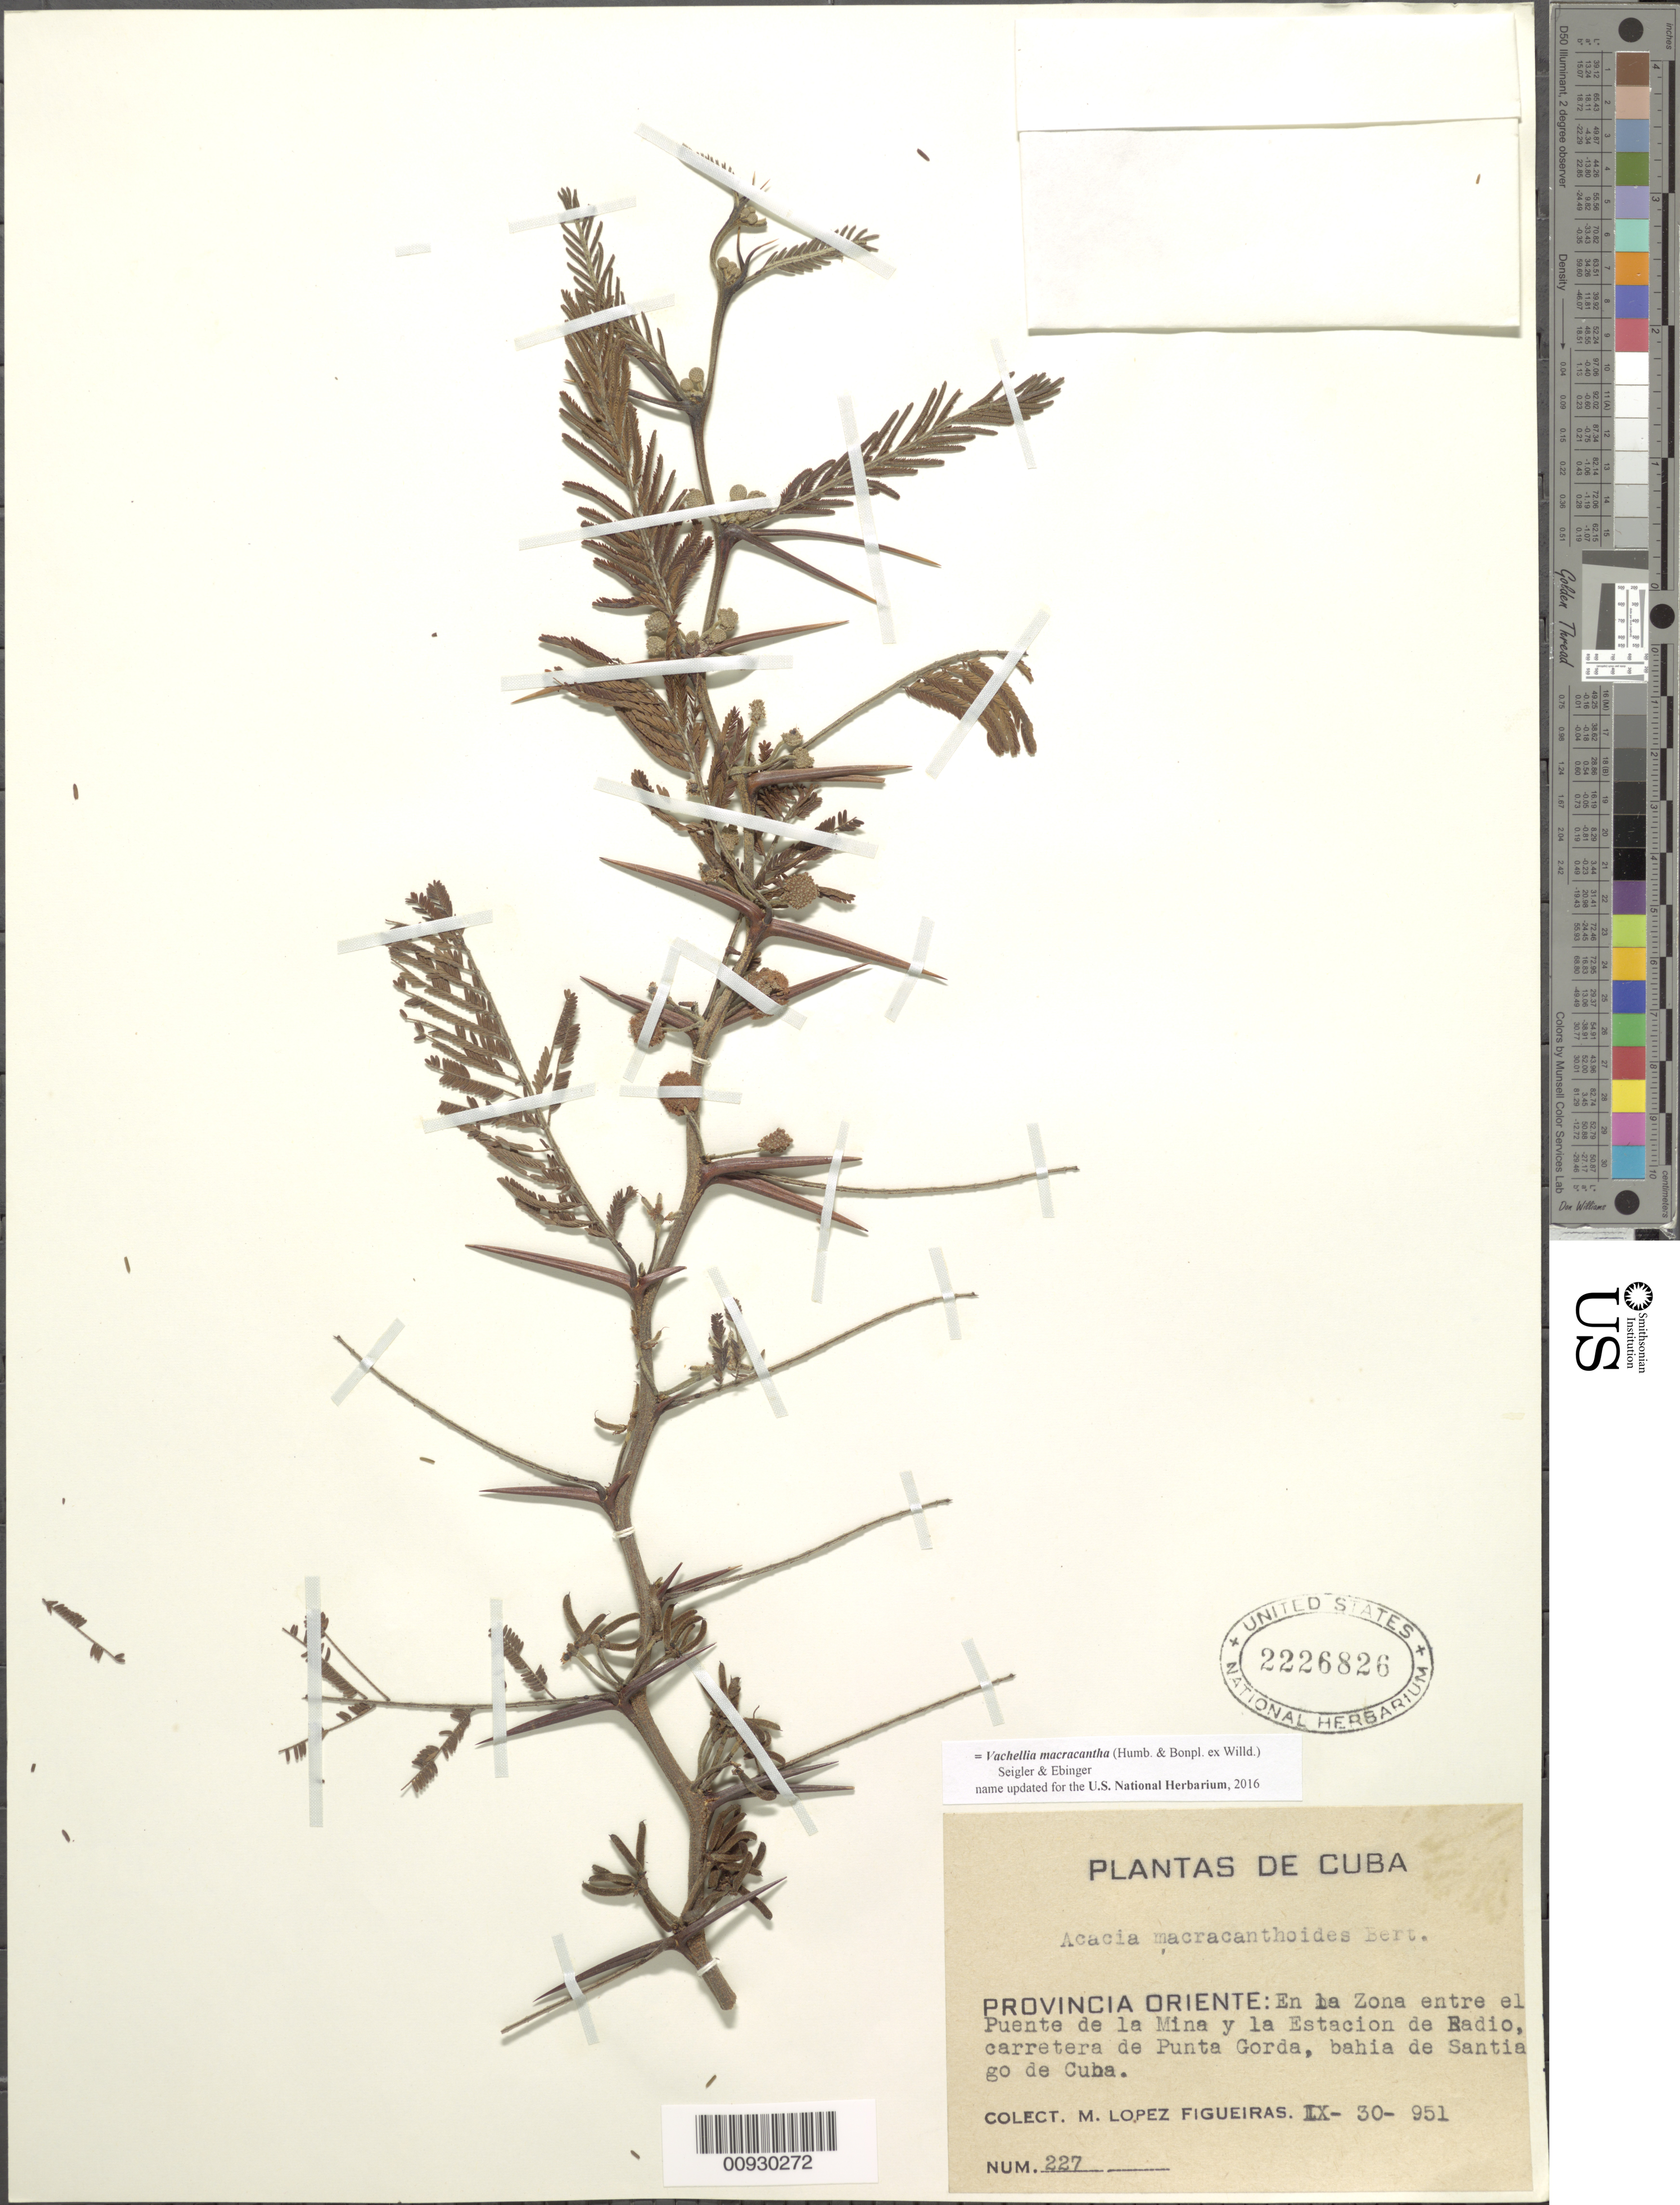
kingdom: Plantae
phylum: Tracheophyta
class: Magnoliopsida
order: Fabales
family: Fabaceae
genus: Vachellia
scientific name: Vachellia macracantha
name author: (Humb. & Bonpl. ex Willd.) Seigler & Ebinger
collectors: M. López Figueiras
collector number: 227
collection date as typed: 30 Sep 1951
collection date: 1951-09-30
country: Cuba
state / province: Santiago de Cuba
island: Cuba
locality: En la zona entre el Puente de la Mina y la Estacion de Radio, carretera de Punta Gorda, bahia de Santiago de Cuba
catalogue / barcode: US 2226826